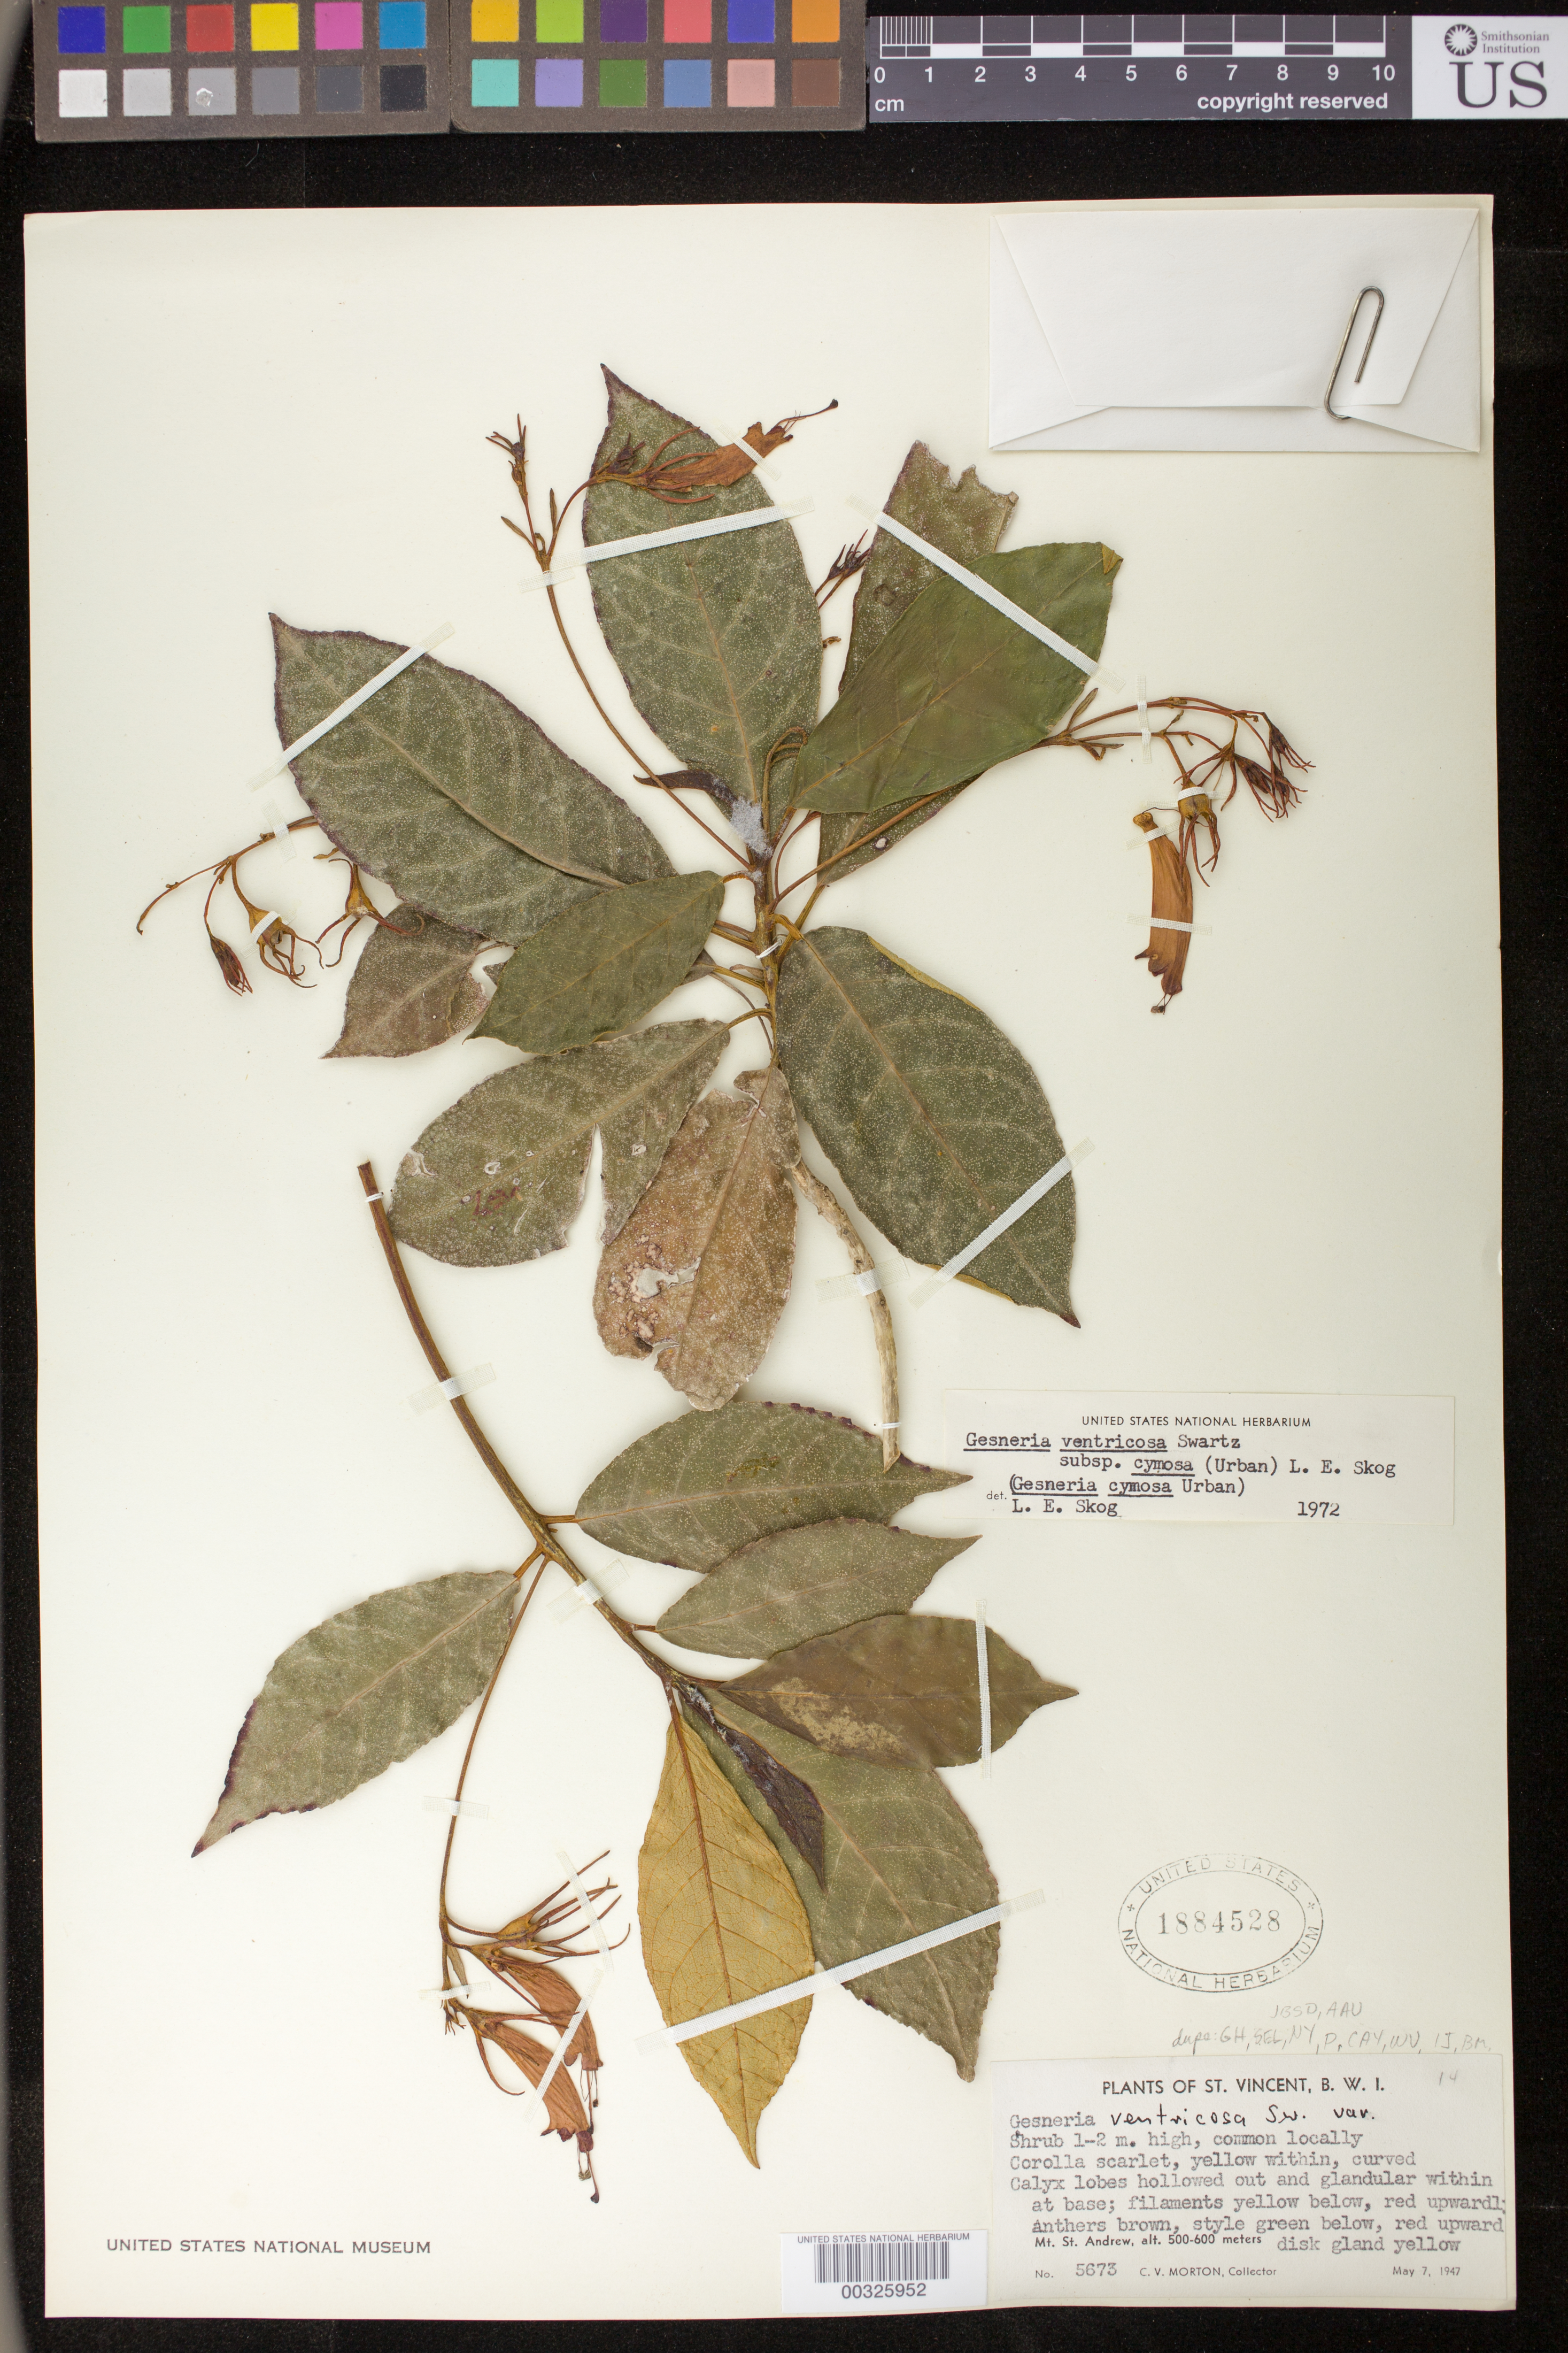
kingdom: Plantae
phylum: Tracheophyta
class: Magnoliopsida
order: Lamiales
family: Gesneriaceae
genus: Gesneria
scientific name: Gesneria ventricosa subsp. cymosa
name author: (Urb.) L.E. Skog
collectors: C. V. Morton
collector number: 5673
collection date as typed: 07 May 1947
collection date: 1947-05-07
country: St. Vincent - Grenadines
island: St. Vincent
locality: Mt. St. Andrew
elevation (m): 500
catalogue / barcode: US 1884528